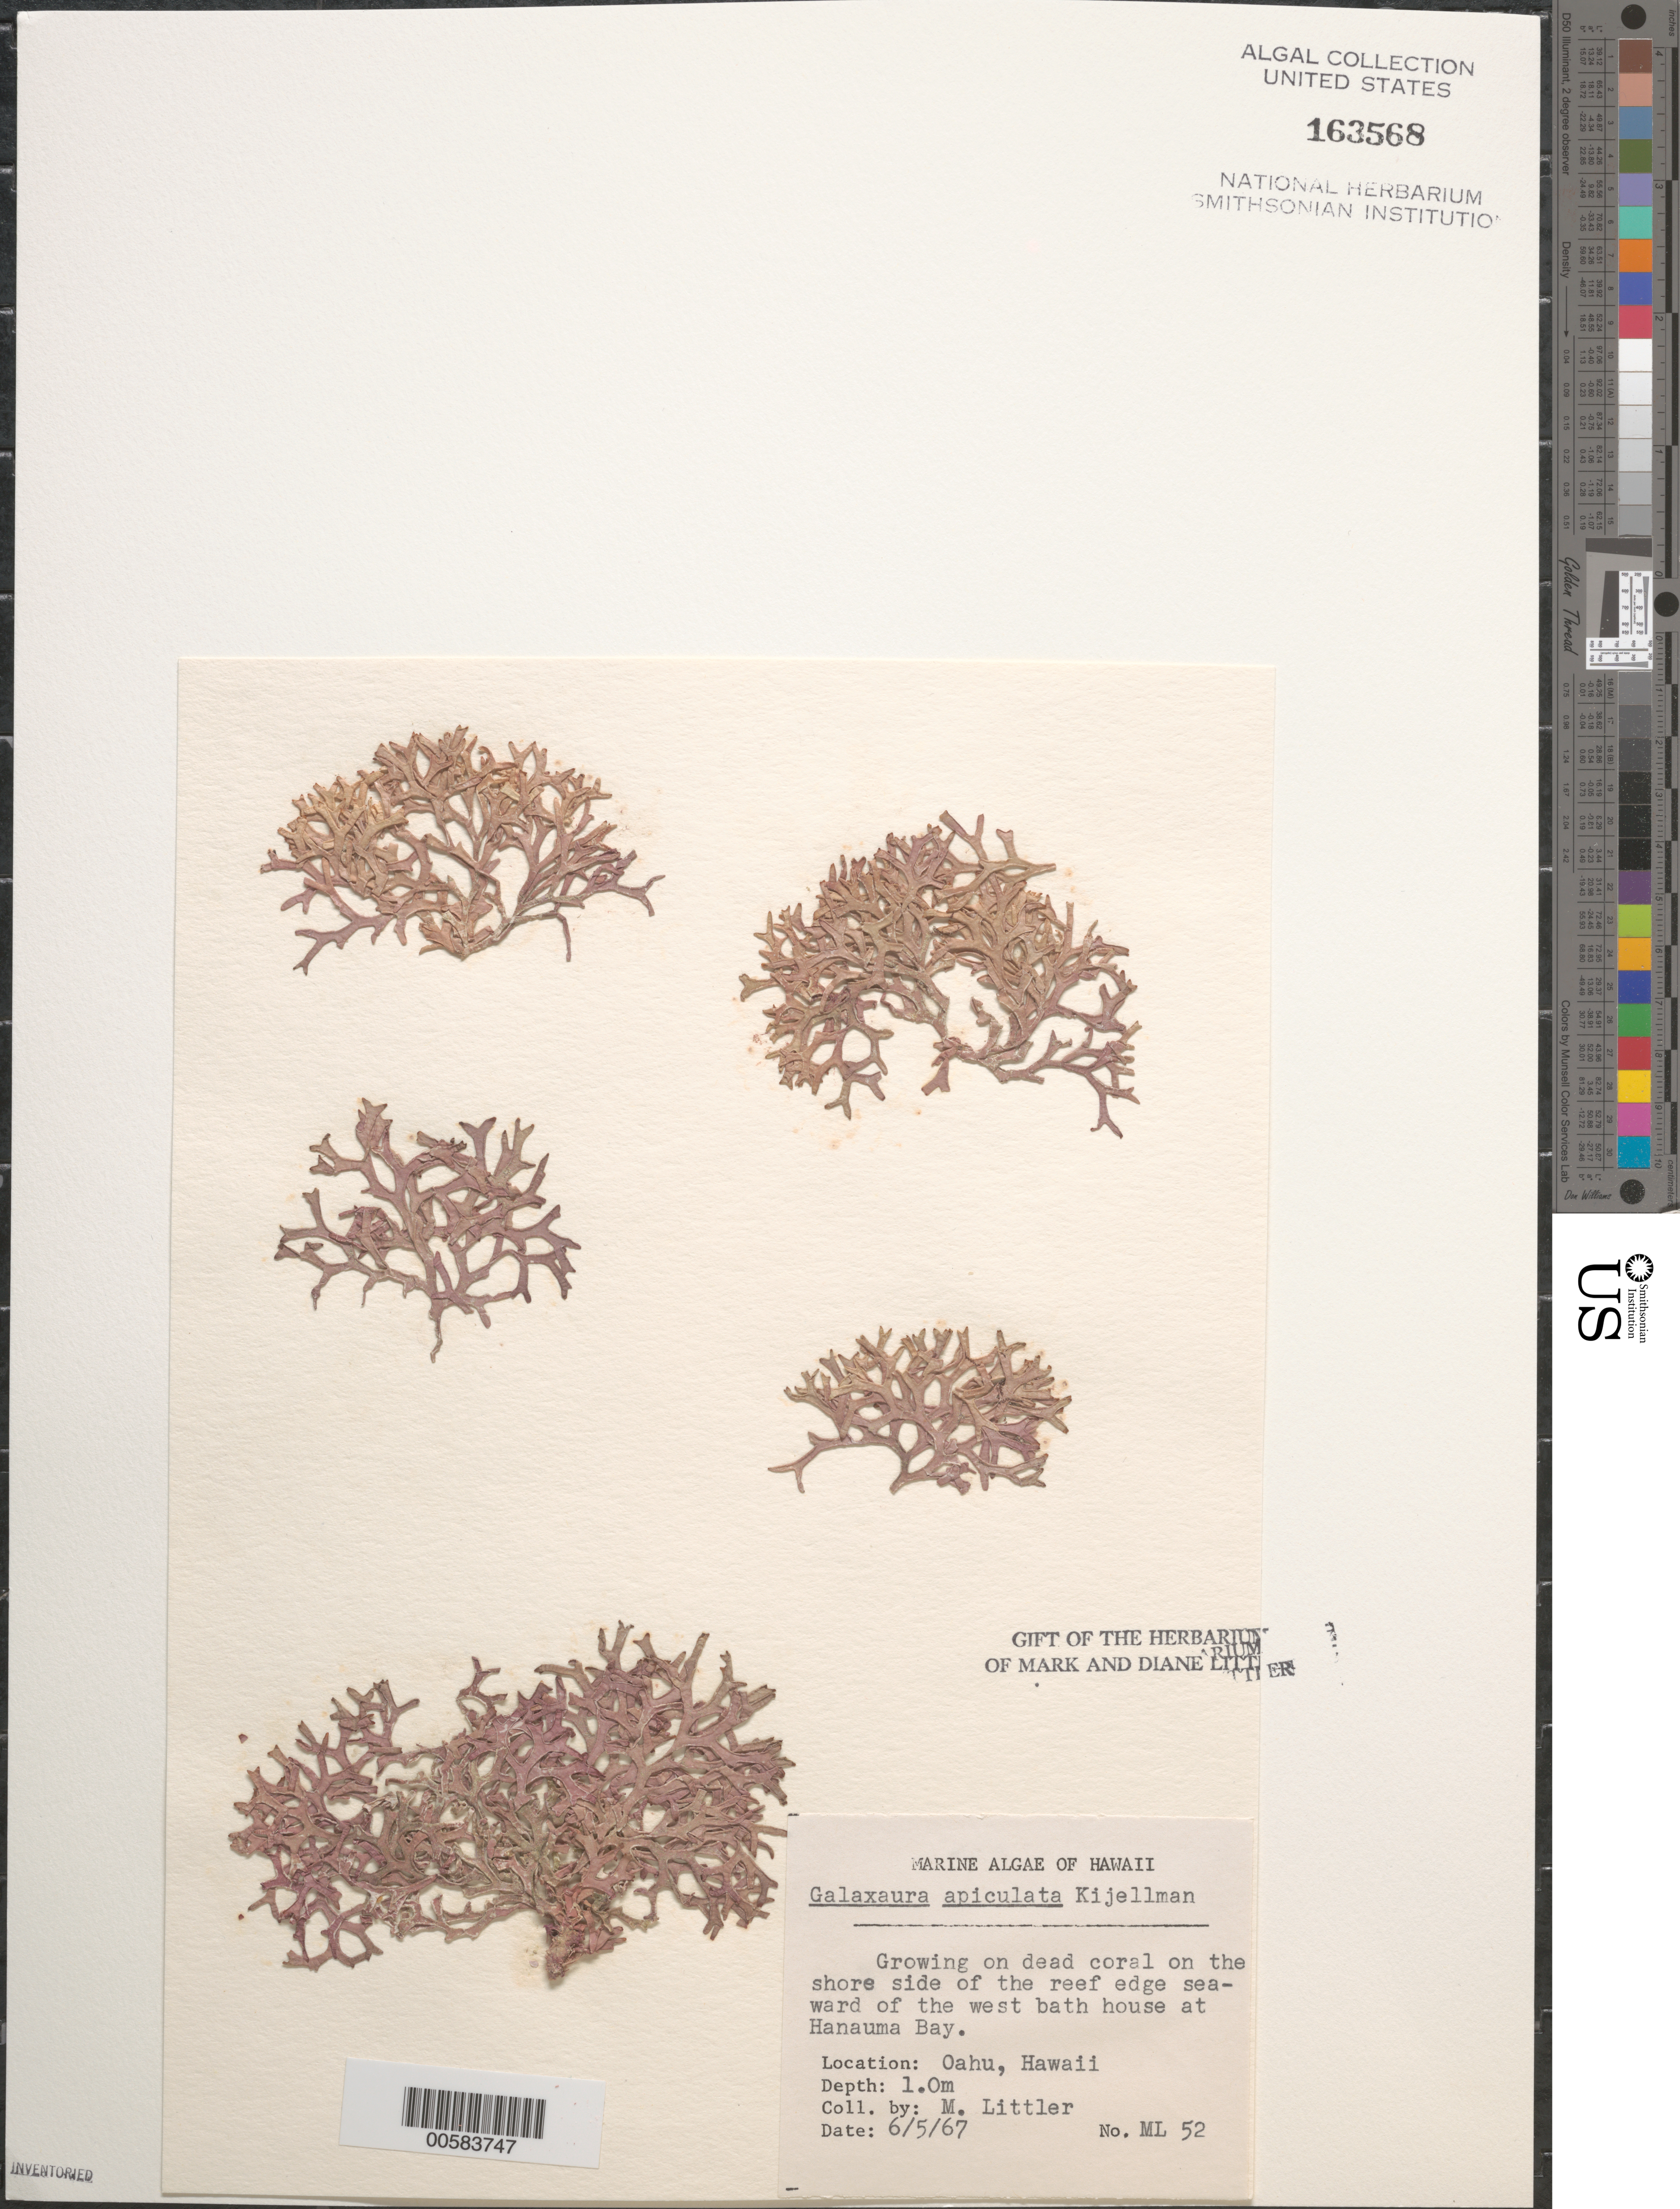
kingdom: Plantae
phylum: Rhodophyta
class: Florideophyceae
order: Nemaliales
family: Galaxauraceae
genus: Galaxaura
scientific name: Galaxaura apiculata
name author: Kjellm.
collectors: M. M. Littler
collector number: ML 52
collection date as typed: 05 Jun 1967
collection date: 1967-06-05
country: United States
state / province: Hawaii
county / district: Honolulu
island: Oahu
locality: Hanauma Bay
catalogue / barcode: US 163568